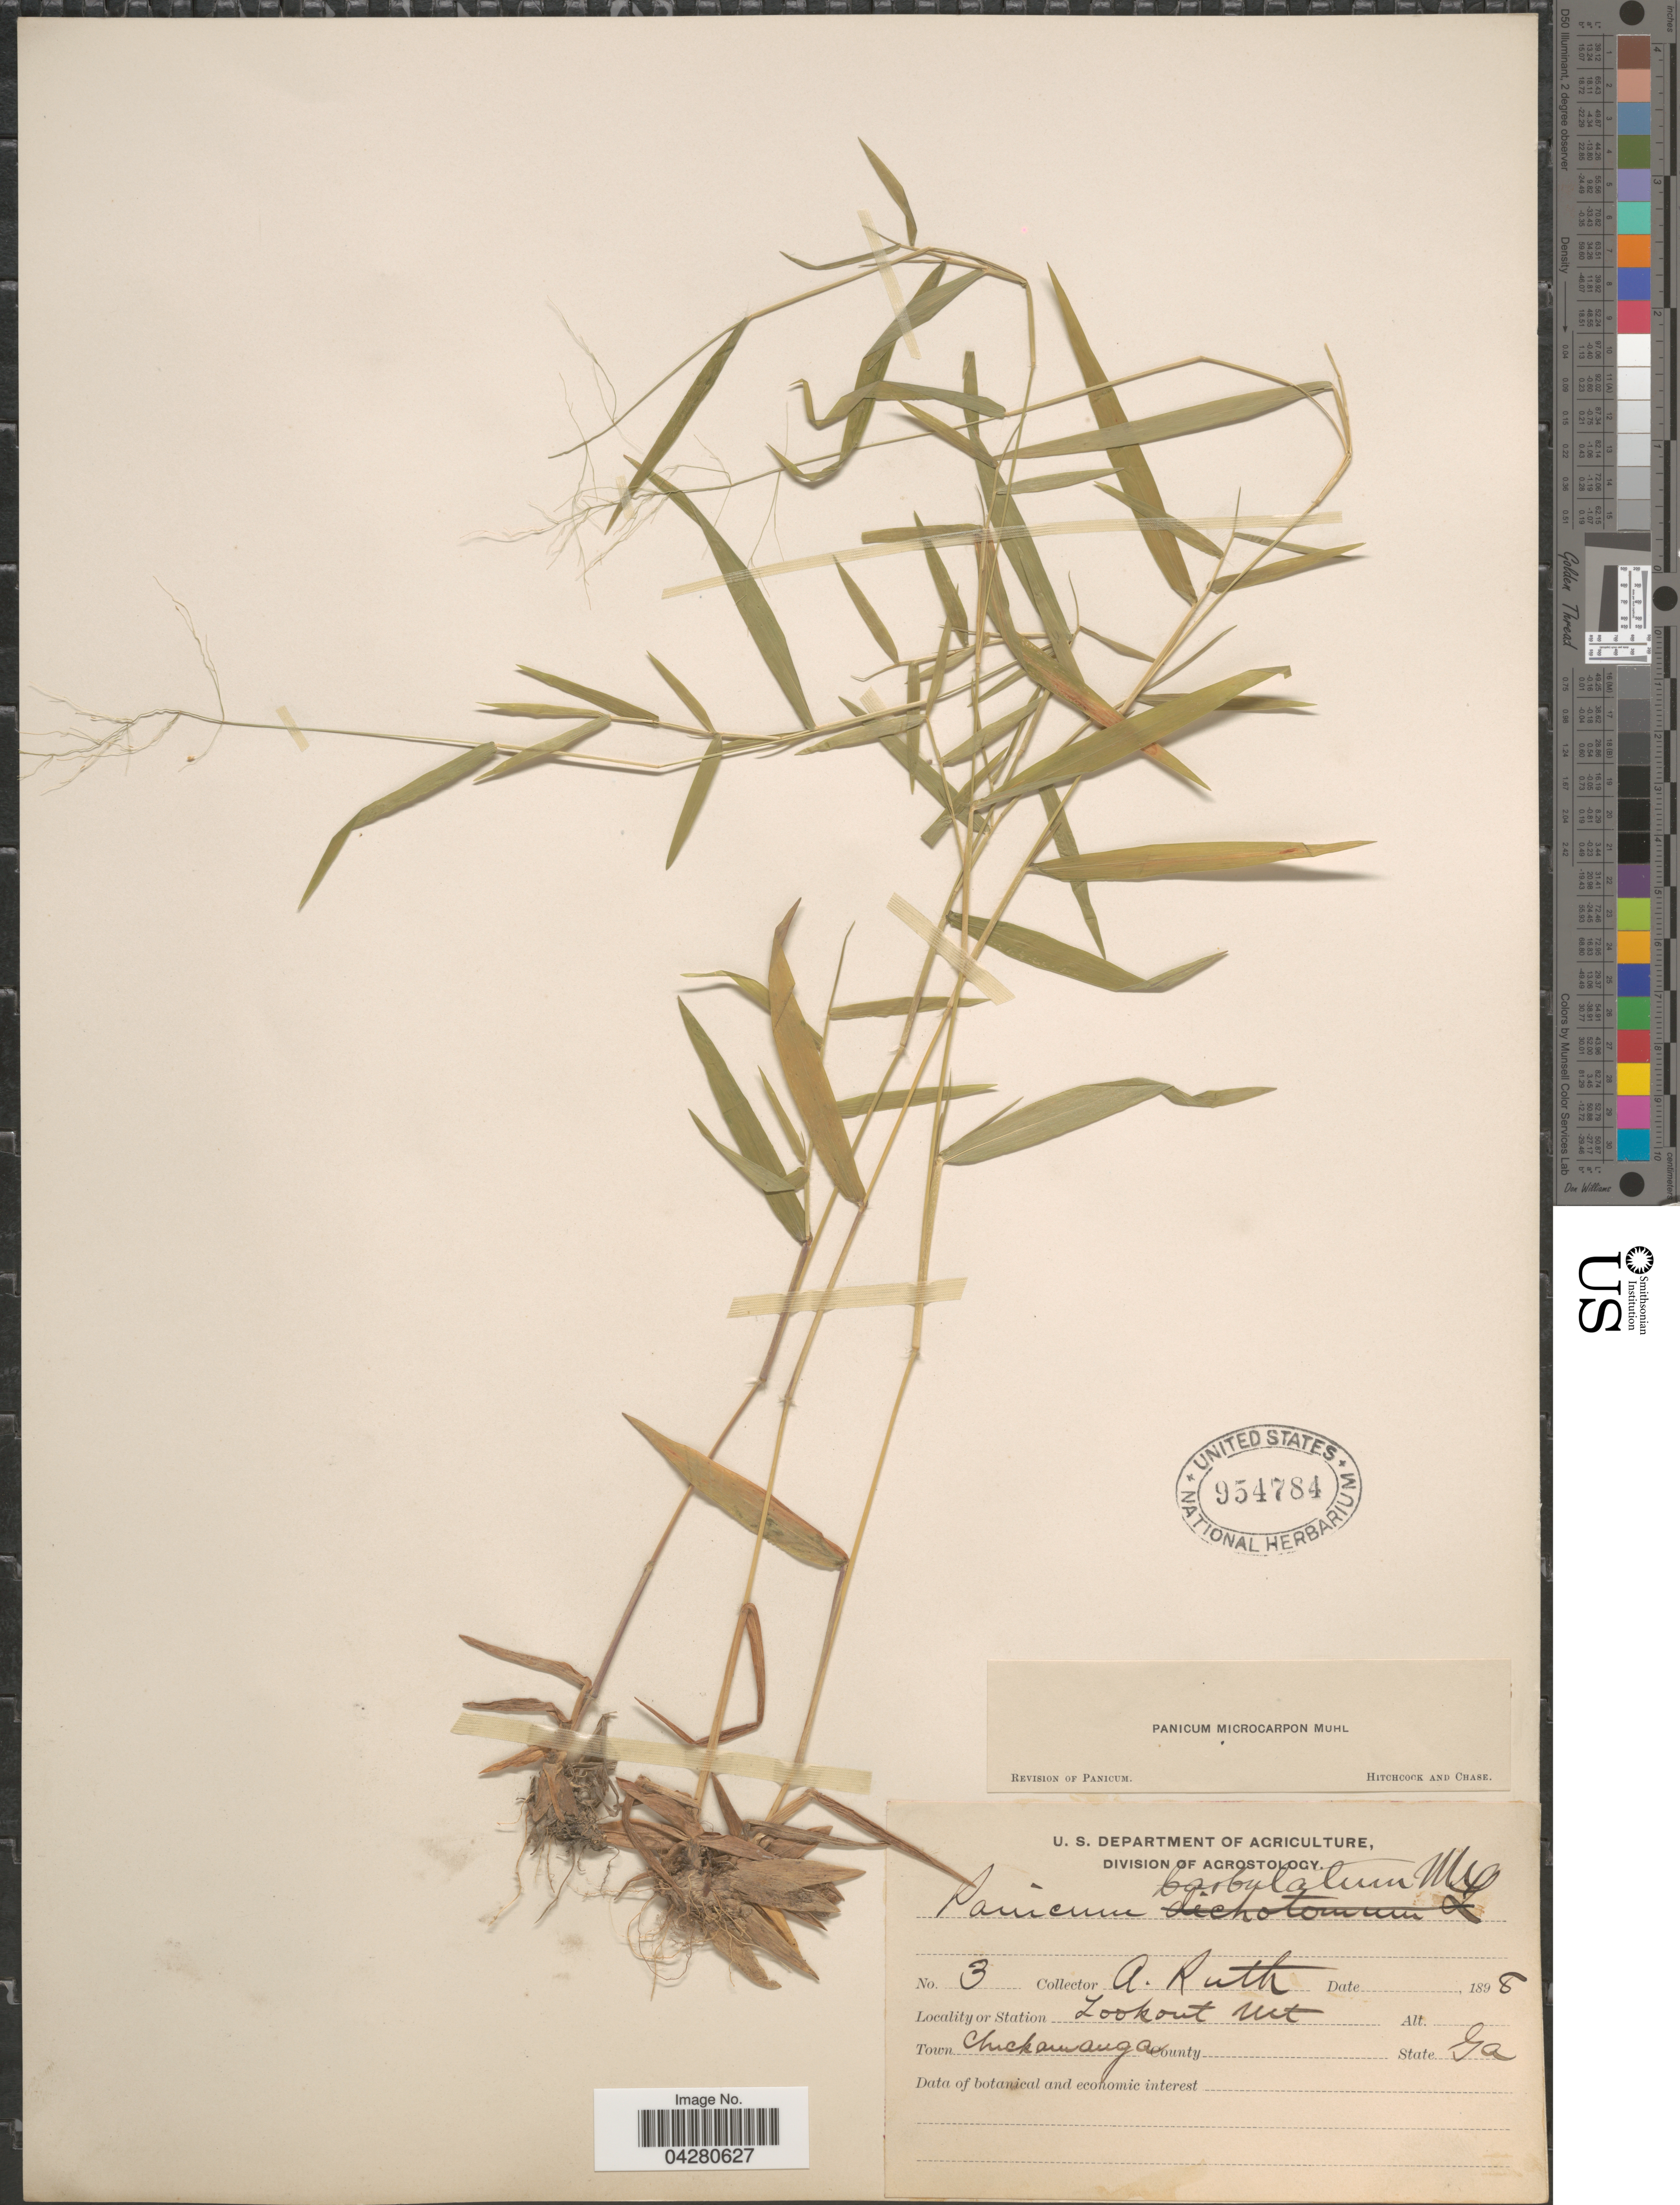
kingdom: Plantae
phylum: Tracheophyta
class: Liliopsida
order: Poales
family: Poaceae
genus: Dichanthelium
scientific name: Dichanthelium dichotomum var. dichotomum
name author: (L.) Gould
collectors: A. Ruth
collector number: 3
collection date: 1898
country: United States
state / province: Georgia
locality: Lookout Mt. Town Chickamauga.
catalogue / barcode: US 954784